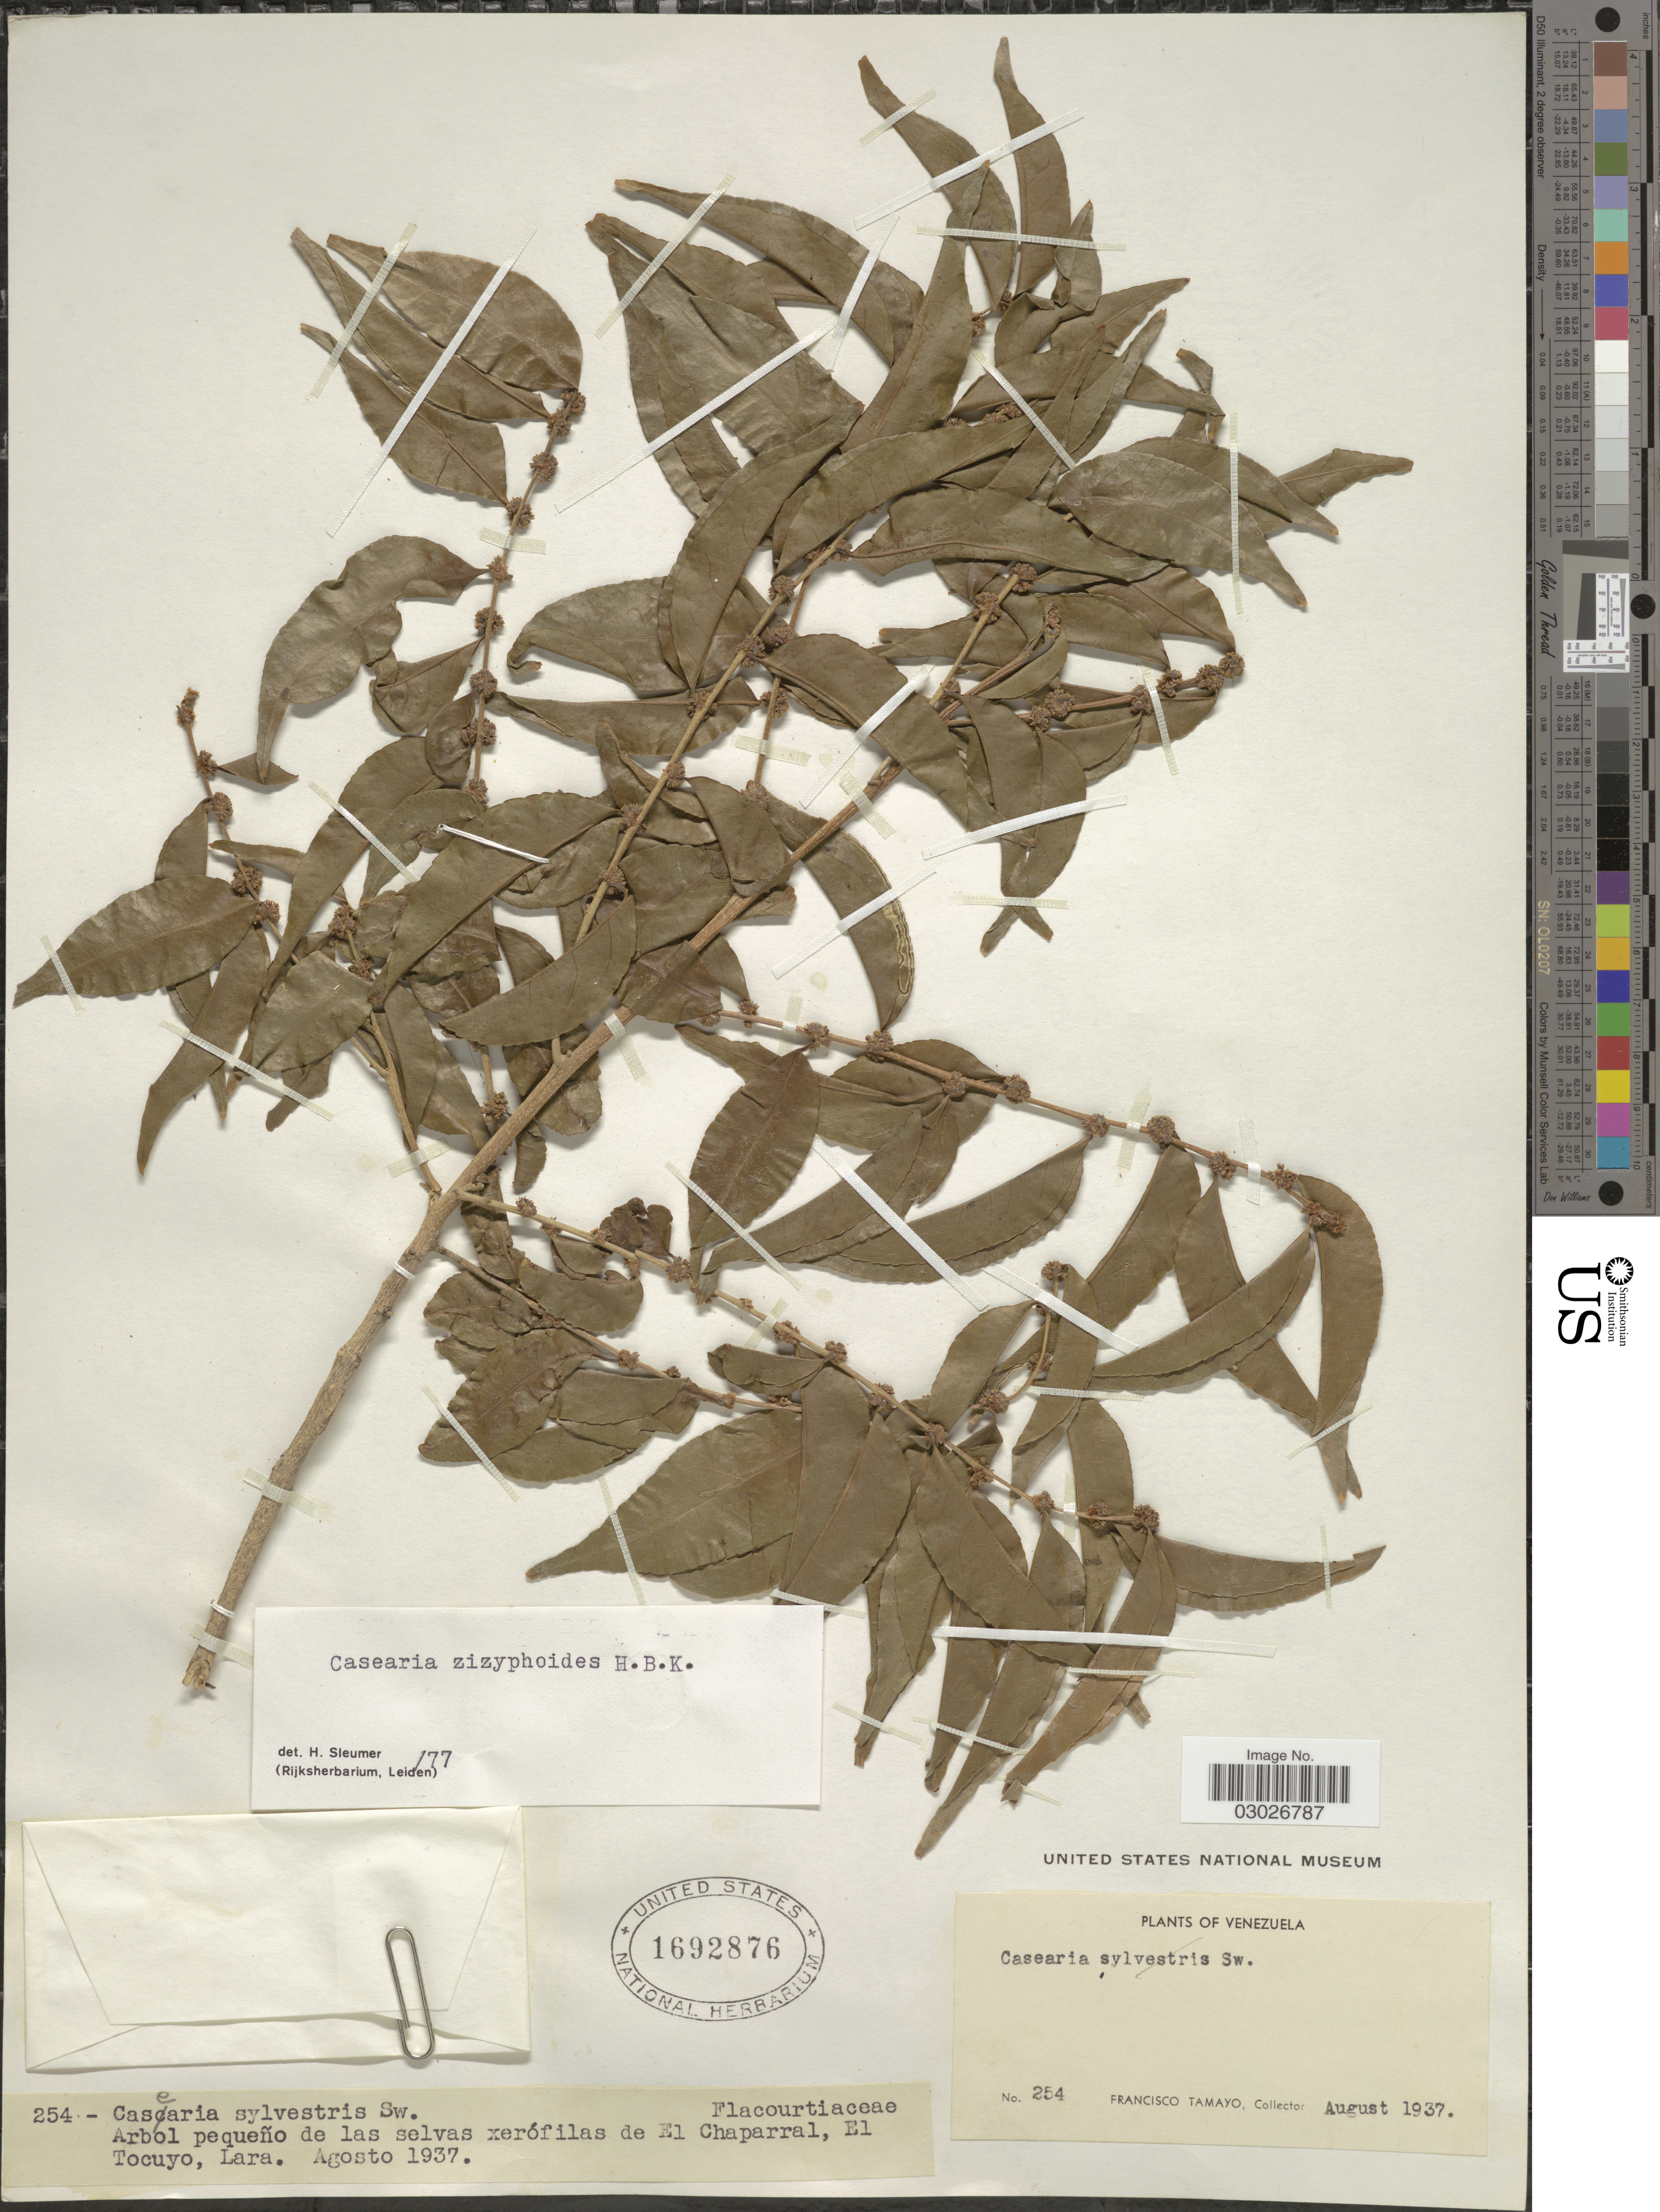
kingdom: Plantae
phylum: Tracheophyta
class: Magnoliopsida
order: Malpighiales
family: Salicaceae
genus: Casearia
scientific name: Casearia zizyphoides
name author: Kunth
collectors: F. Tamayo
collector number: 254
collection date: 1937-08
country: Venezuela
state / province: Lara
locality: Arbol pequeño de las selvas xerófilas de El Chaparral, El Tocuyo.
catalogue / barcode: US 1692876